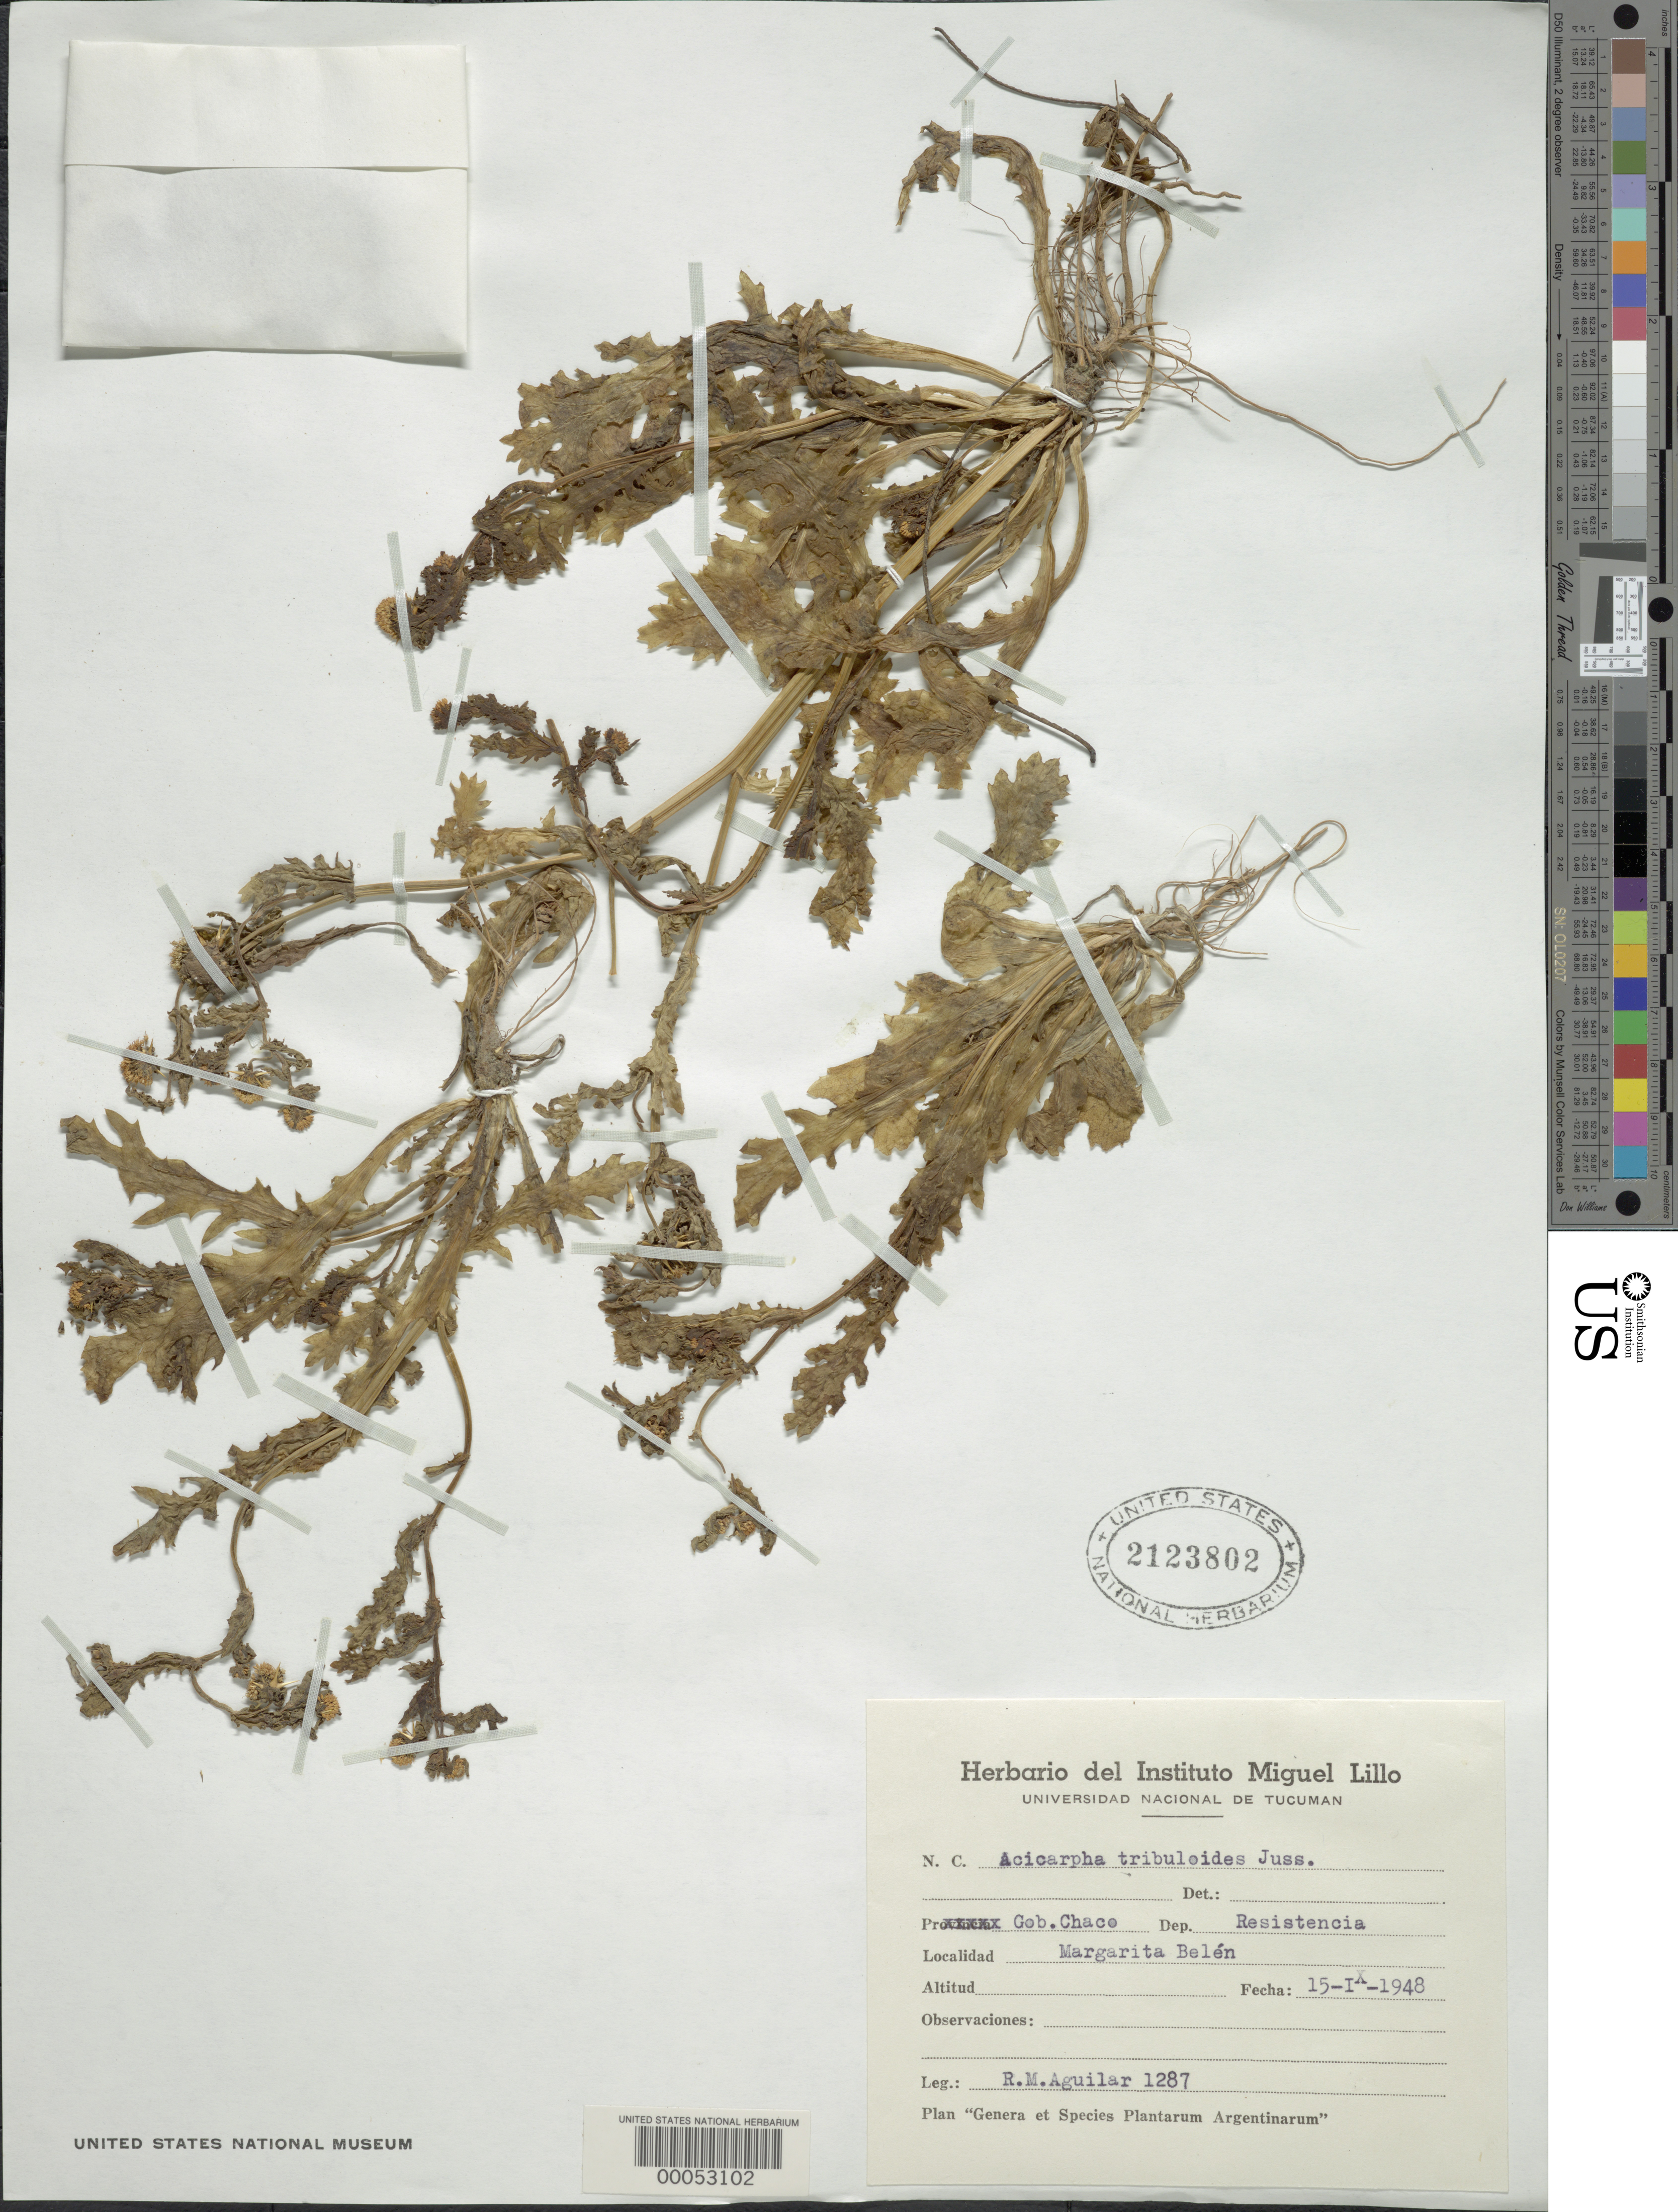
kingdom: Plantae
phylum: Tracheophyta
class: Magnoliopsida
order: Asterales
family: Calyceraceae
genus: Acicarpha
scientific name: Acicarpha tribuloides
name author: Juss.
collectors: R. Aguilar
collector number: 1287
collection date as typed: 15 Sep 1948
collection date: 1948-09-15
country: Argentina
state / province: Chaco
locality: Dept. Resistencia (?), Margarita Belen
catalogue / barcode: US 2123802